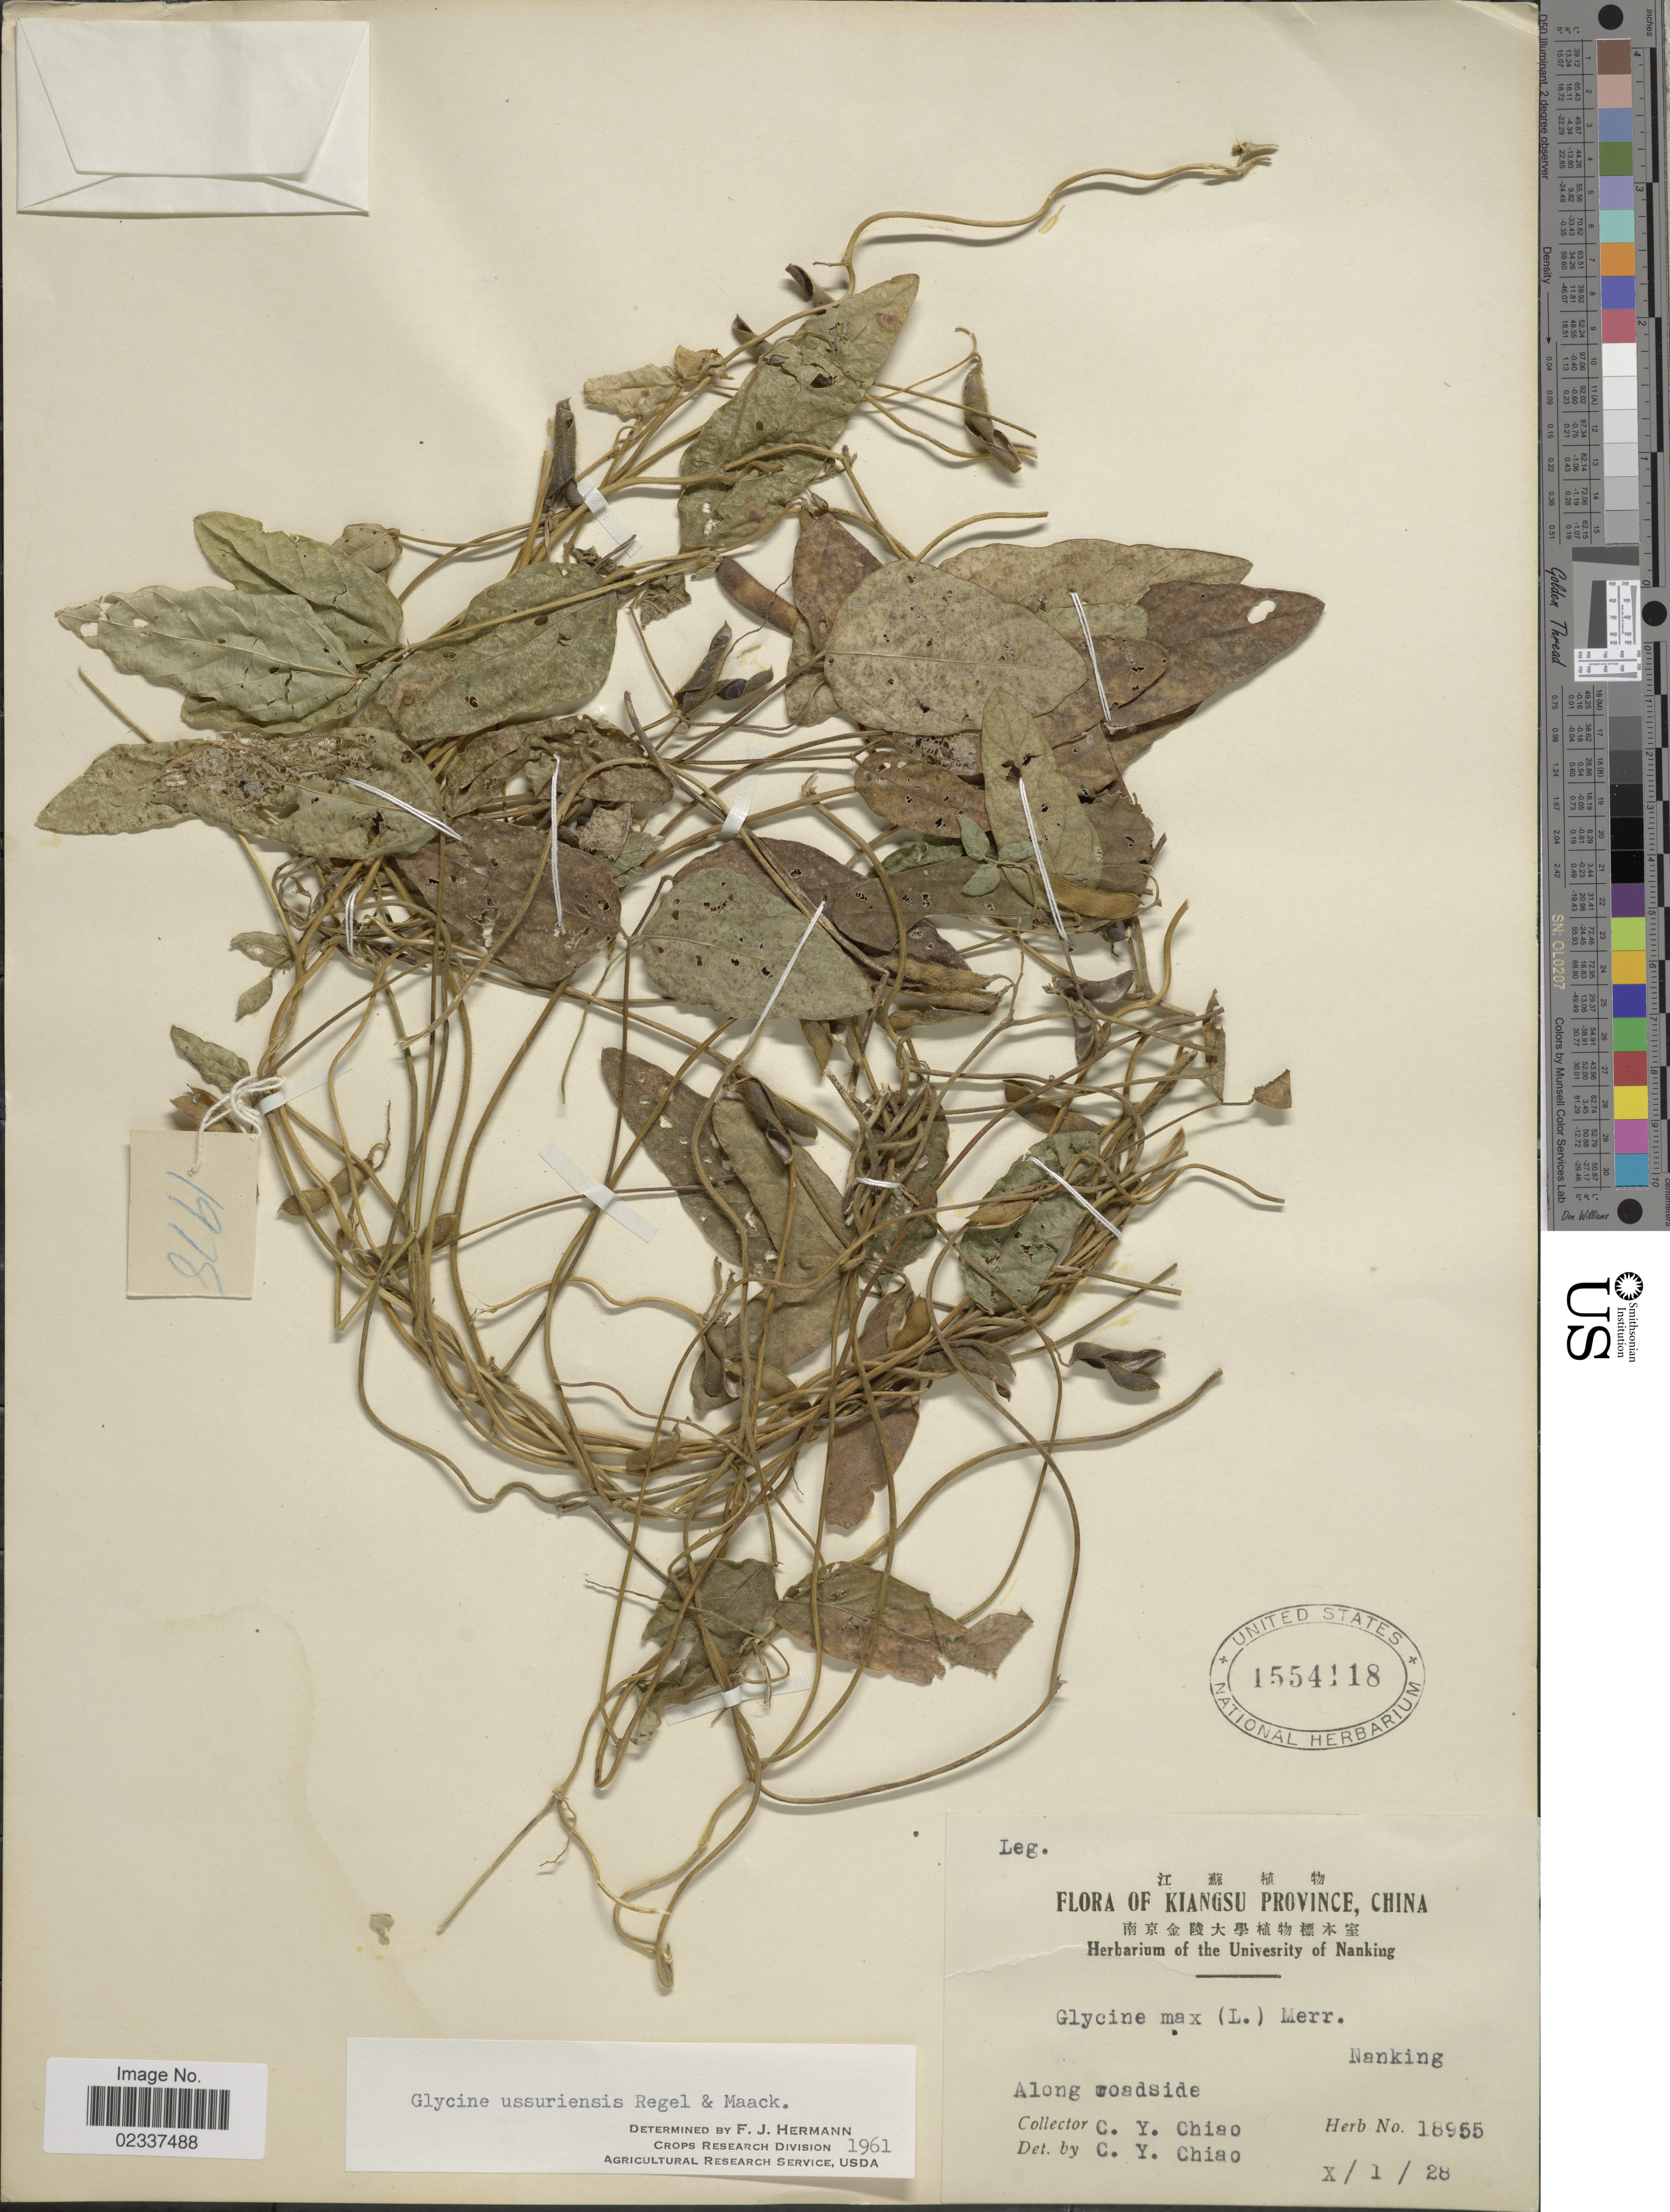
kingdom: Plantae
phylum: Tracheophyta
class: Magnoliopsida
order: Fabales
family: Fabaceae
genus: Glycine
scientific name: Glycine soja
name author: Siebold & Zucc.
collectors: C. Y. Chiao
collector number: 18955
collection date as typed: Transcribed d/m/y: 1/10/28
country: China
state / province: Jiangsu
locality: Kiangsu Province, Nanking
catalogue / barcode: US 1554118